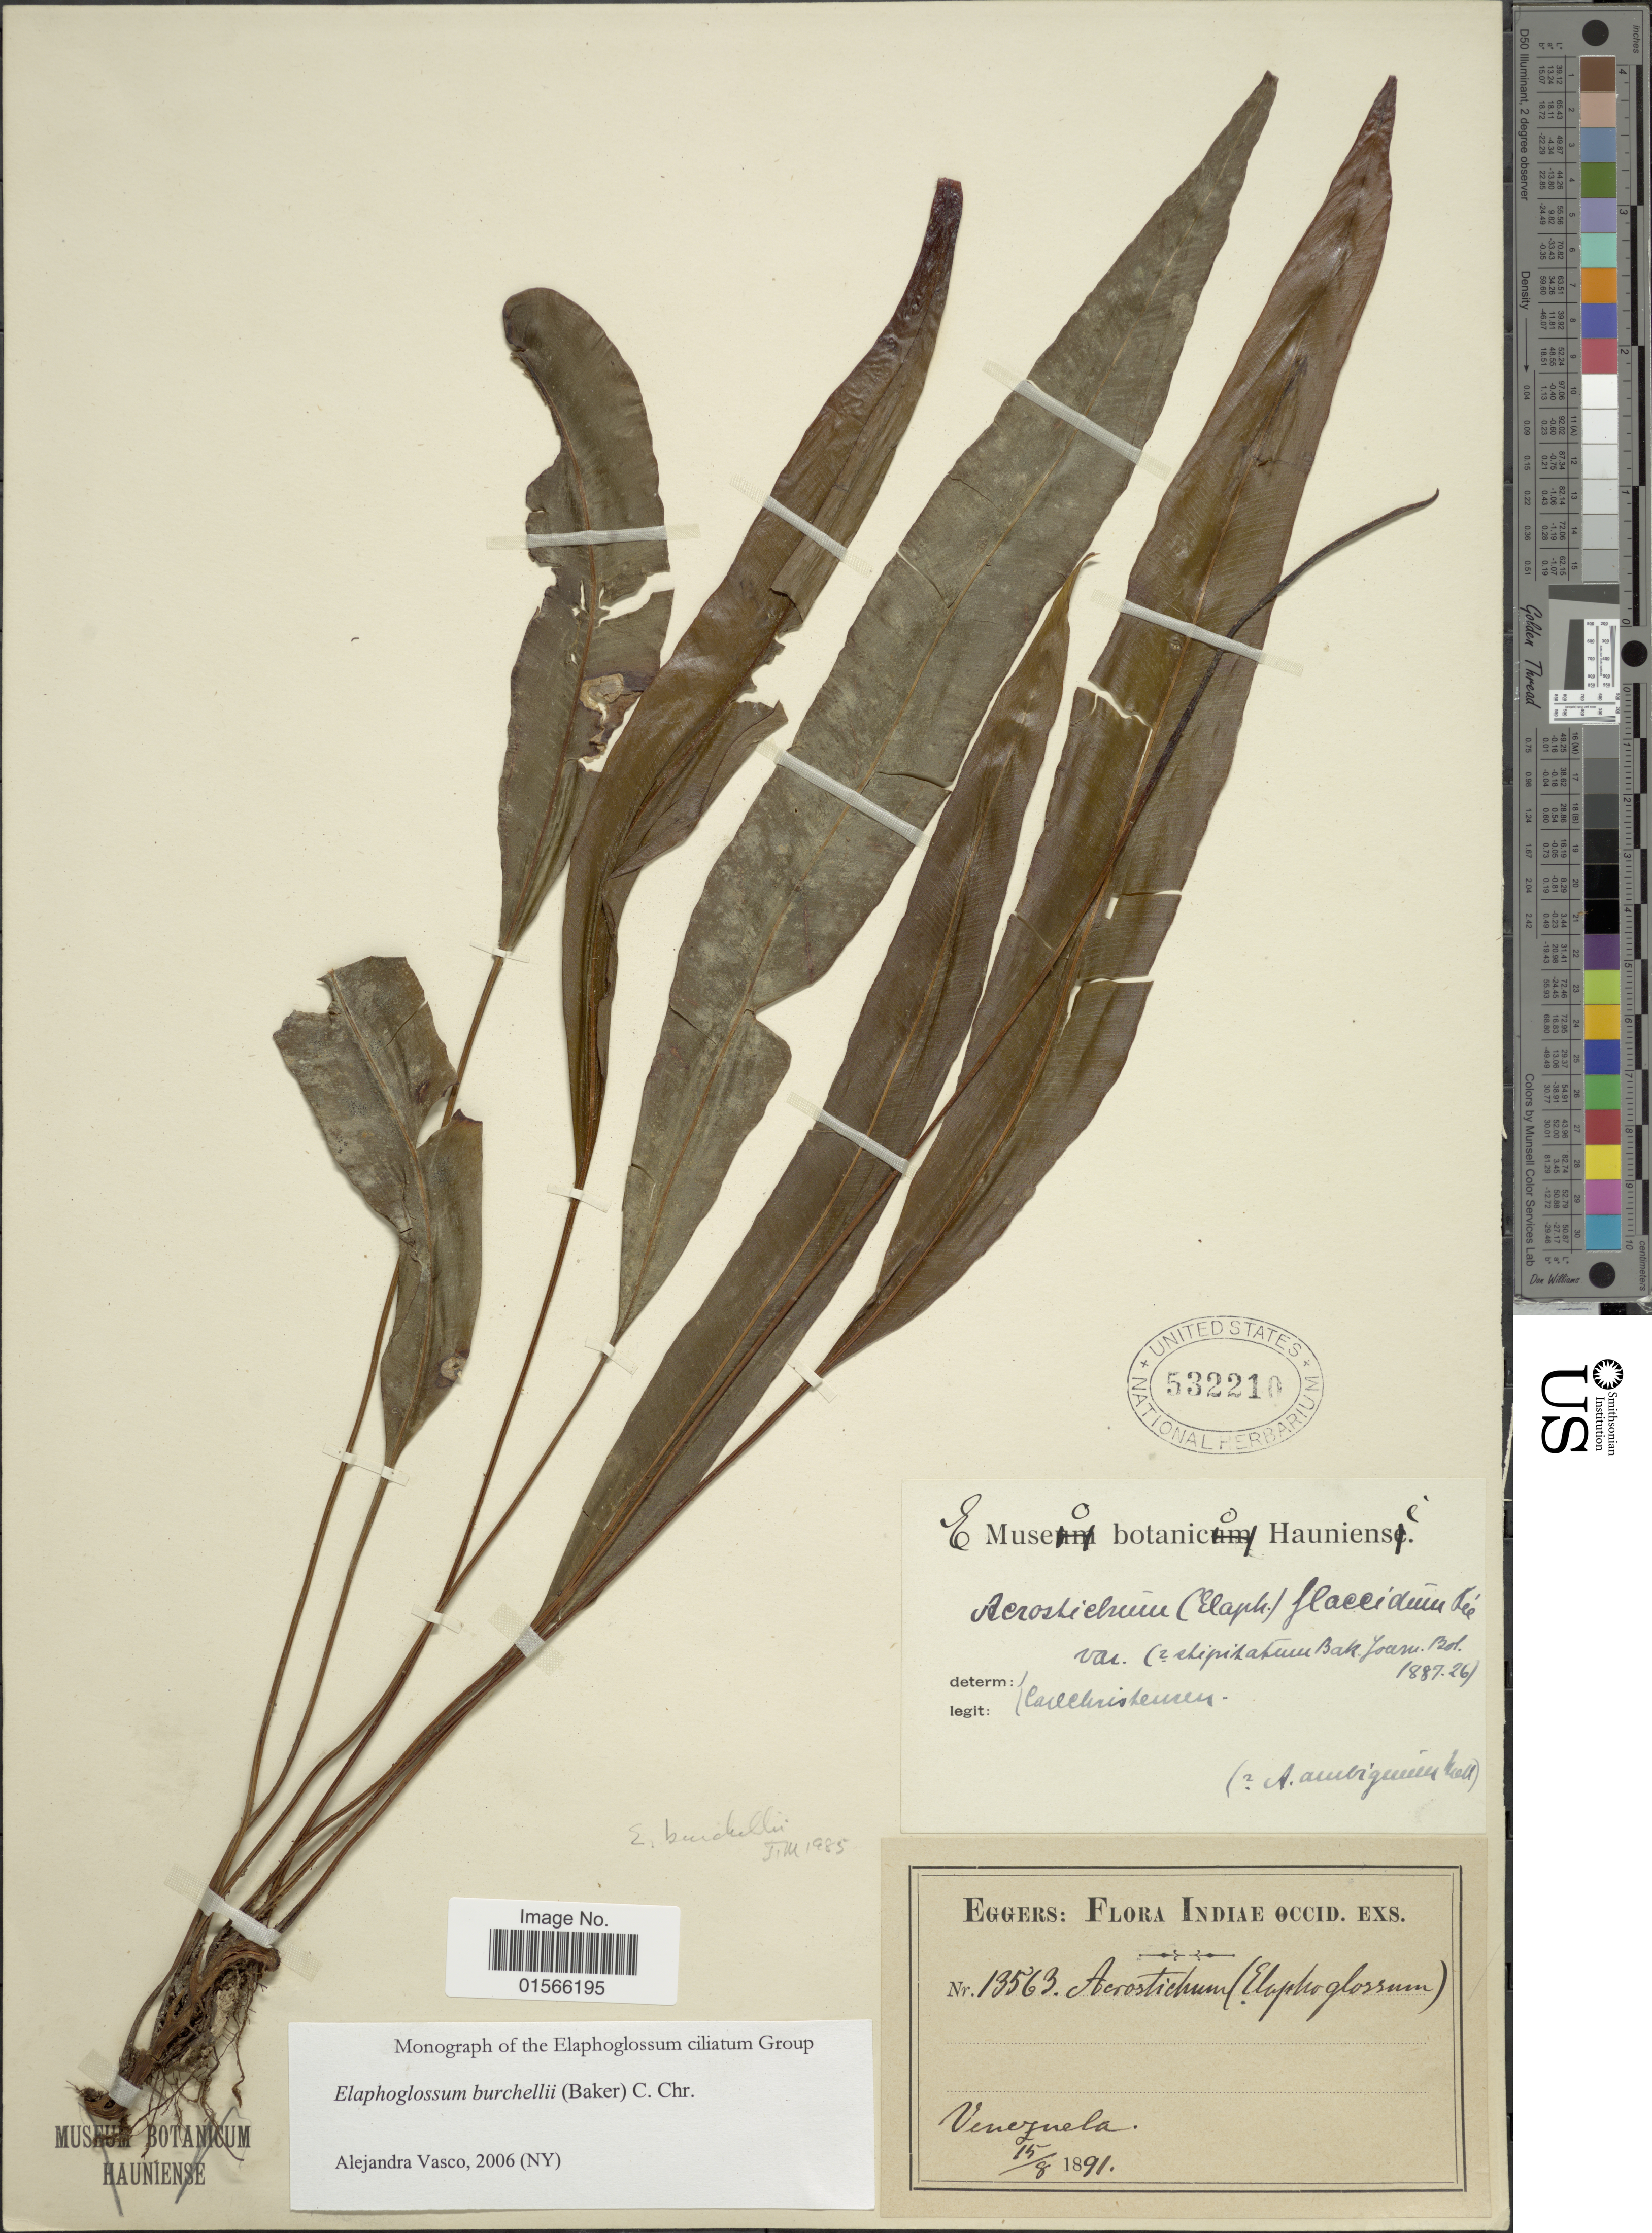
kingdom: Plantae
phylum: Tracheophyta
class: Polypodiopsida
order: Polypodiales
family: Dryopteridaceae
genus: Elaphoglossum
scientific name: Elaphoglossum burchellii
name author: (Baker) C. Chr.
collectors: -. Eggers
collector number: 13563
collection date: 1891-08-15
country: Venezuela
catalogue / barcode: US 532210